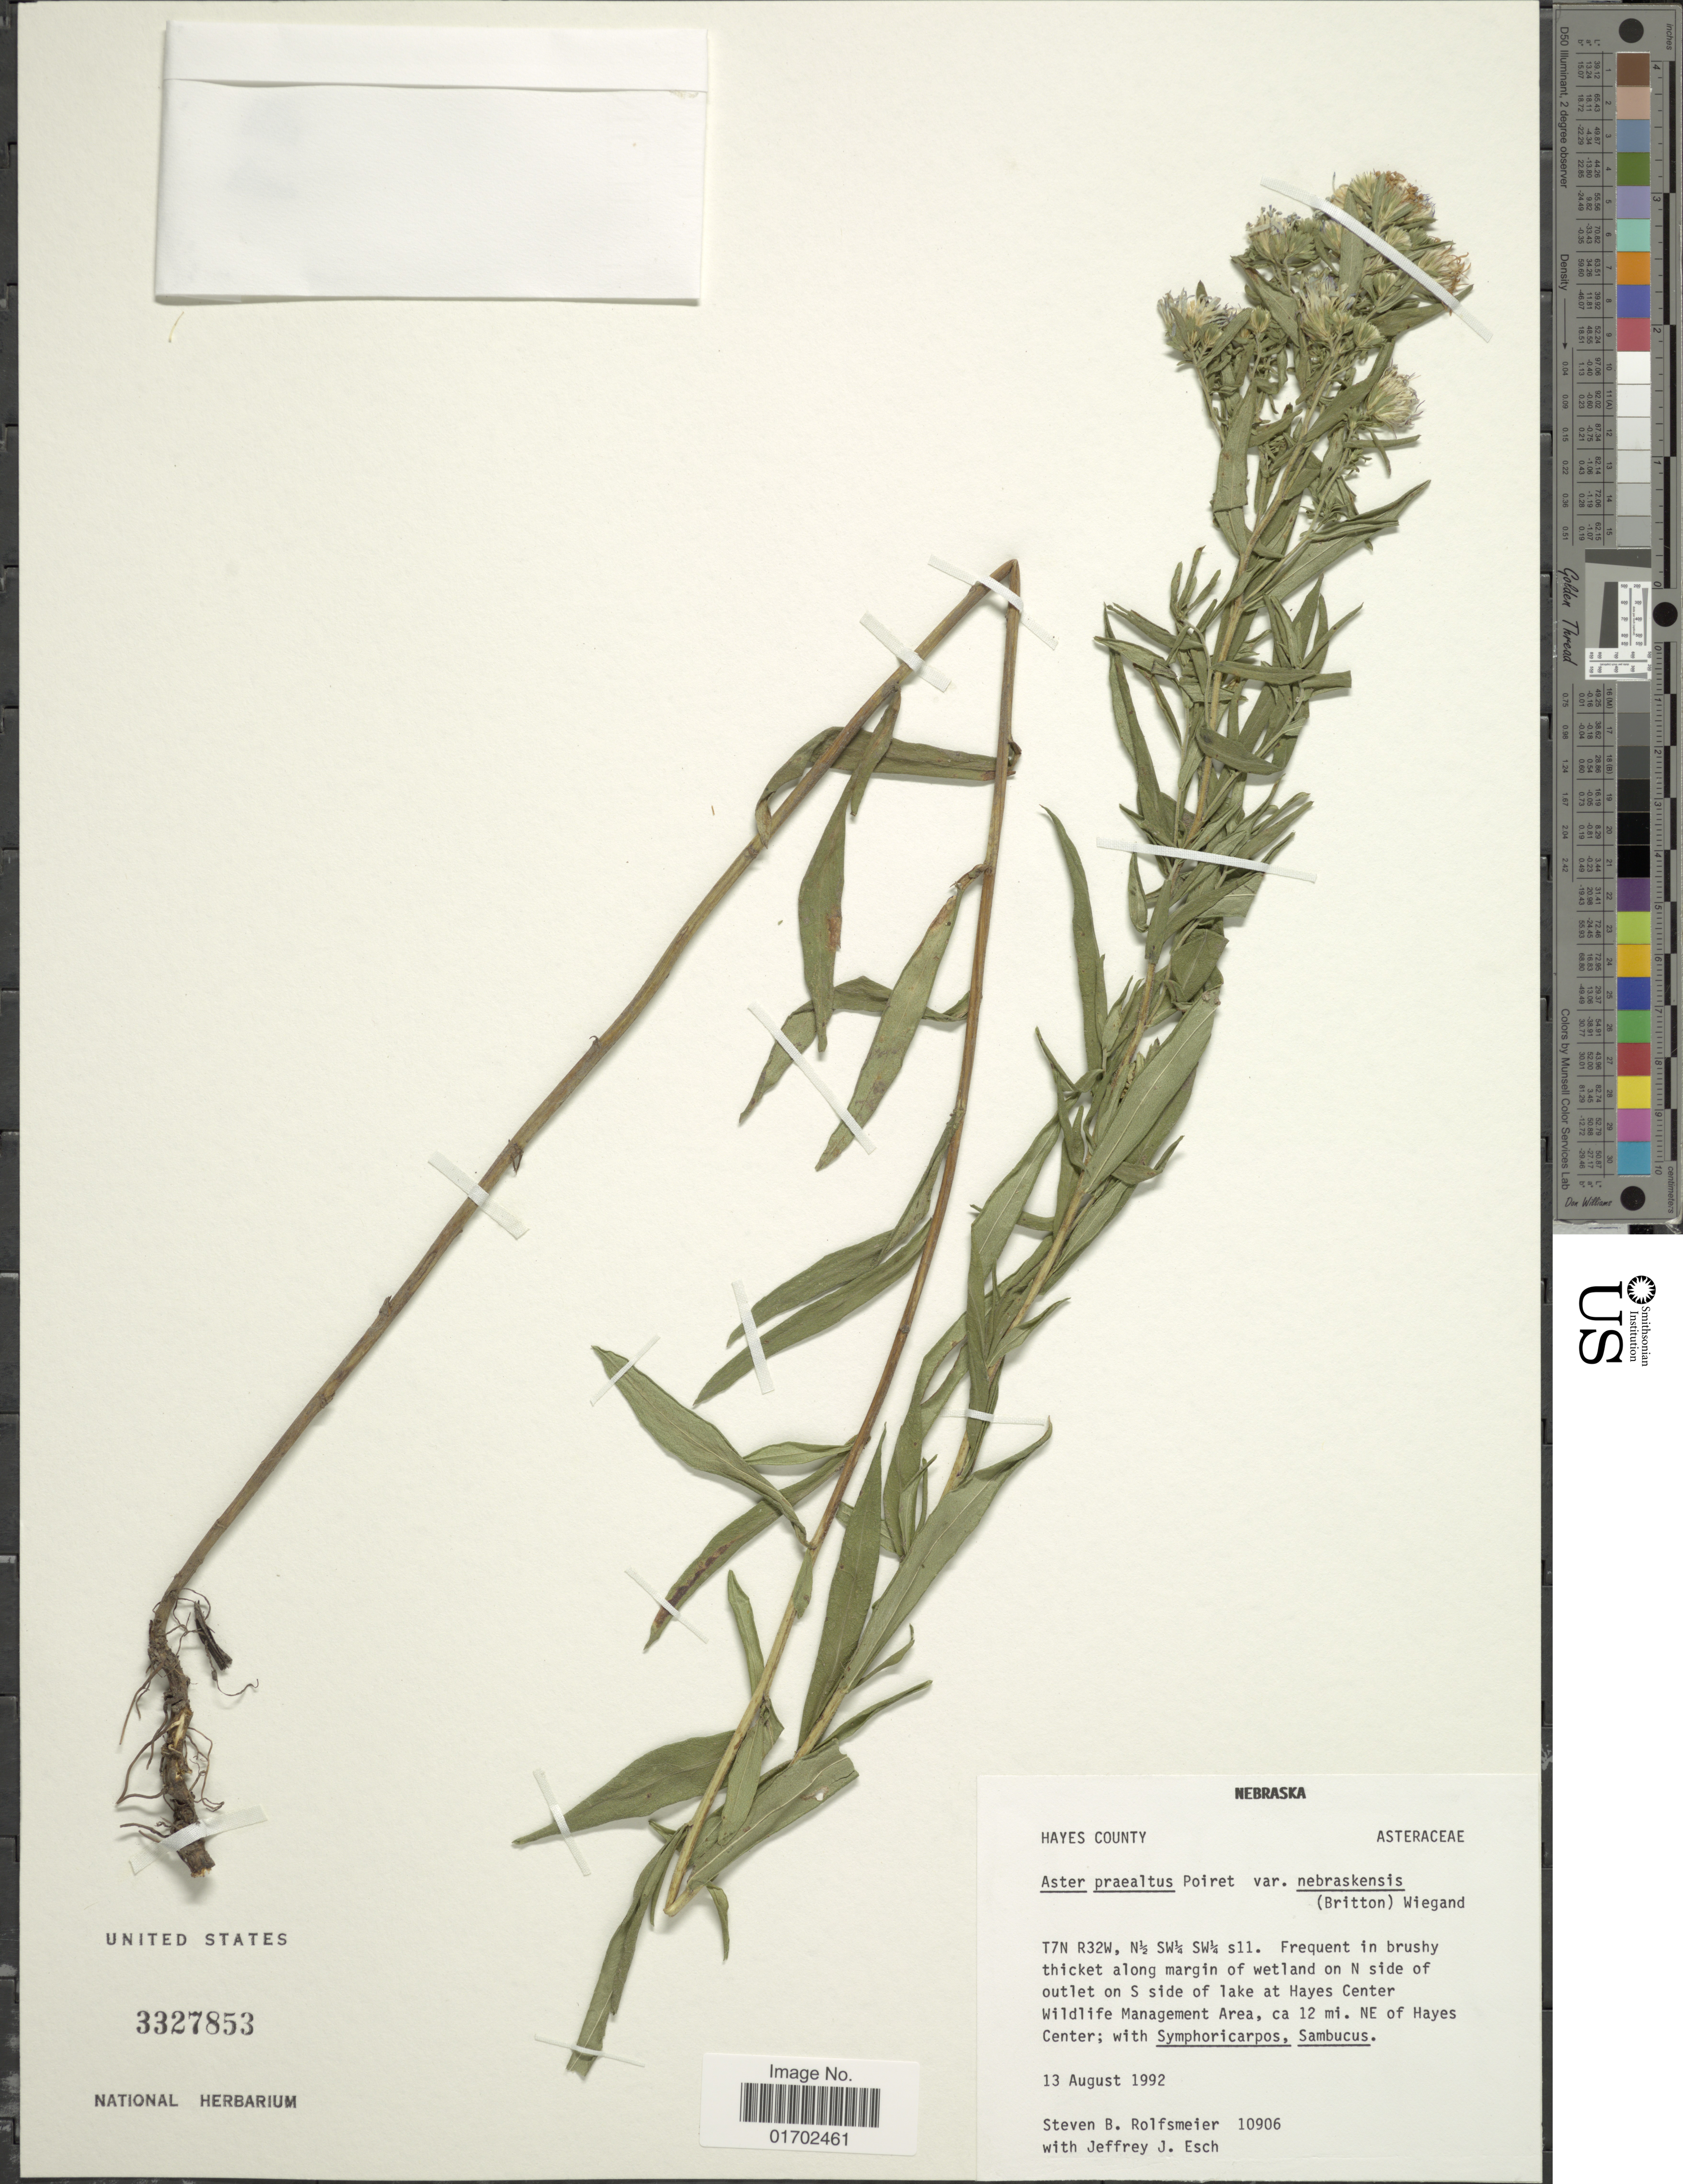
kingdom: Plantae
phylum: Tracheophyta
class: Magnoliopsida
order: Asterales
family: Asteraceae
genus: Symphyotrichum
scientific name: Symphyotrichum praealtum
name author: (Poir.) G.L. Nesom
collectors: S. Rolfsmeier & J. Esch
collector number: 10906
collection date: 1992-08-13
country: United States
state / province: Nebraska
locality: Nebraska. Hayes County. T7N R32W, N½ SW¼ SW¼ sll. Frequent in brushy thicket along margin of wetland on N side of outlet on S side of lake at Hayes Center Wildlife Management Area, ca 12 mi. NE of Hayes Center.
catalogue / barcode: US 3327853